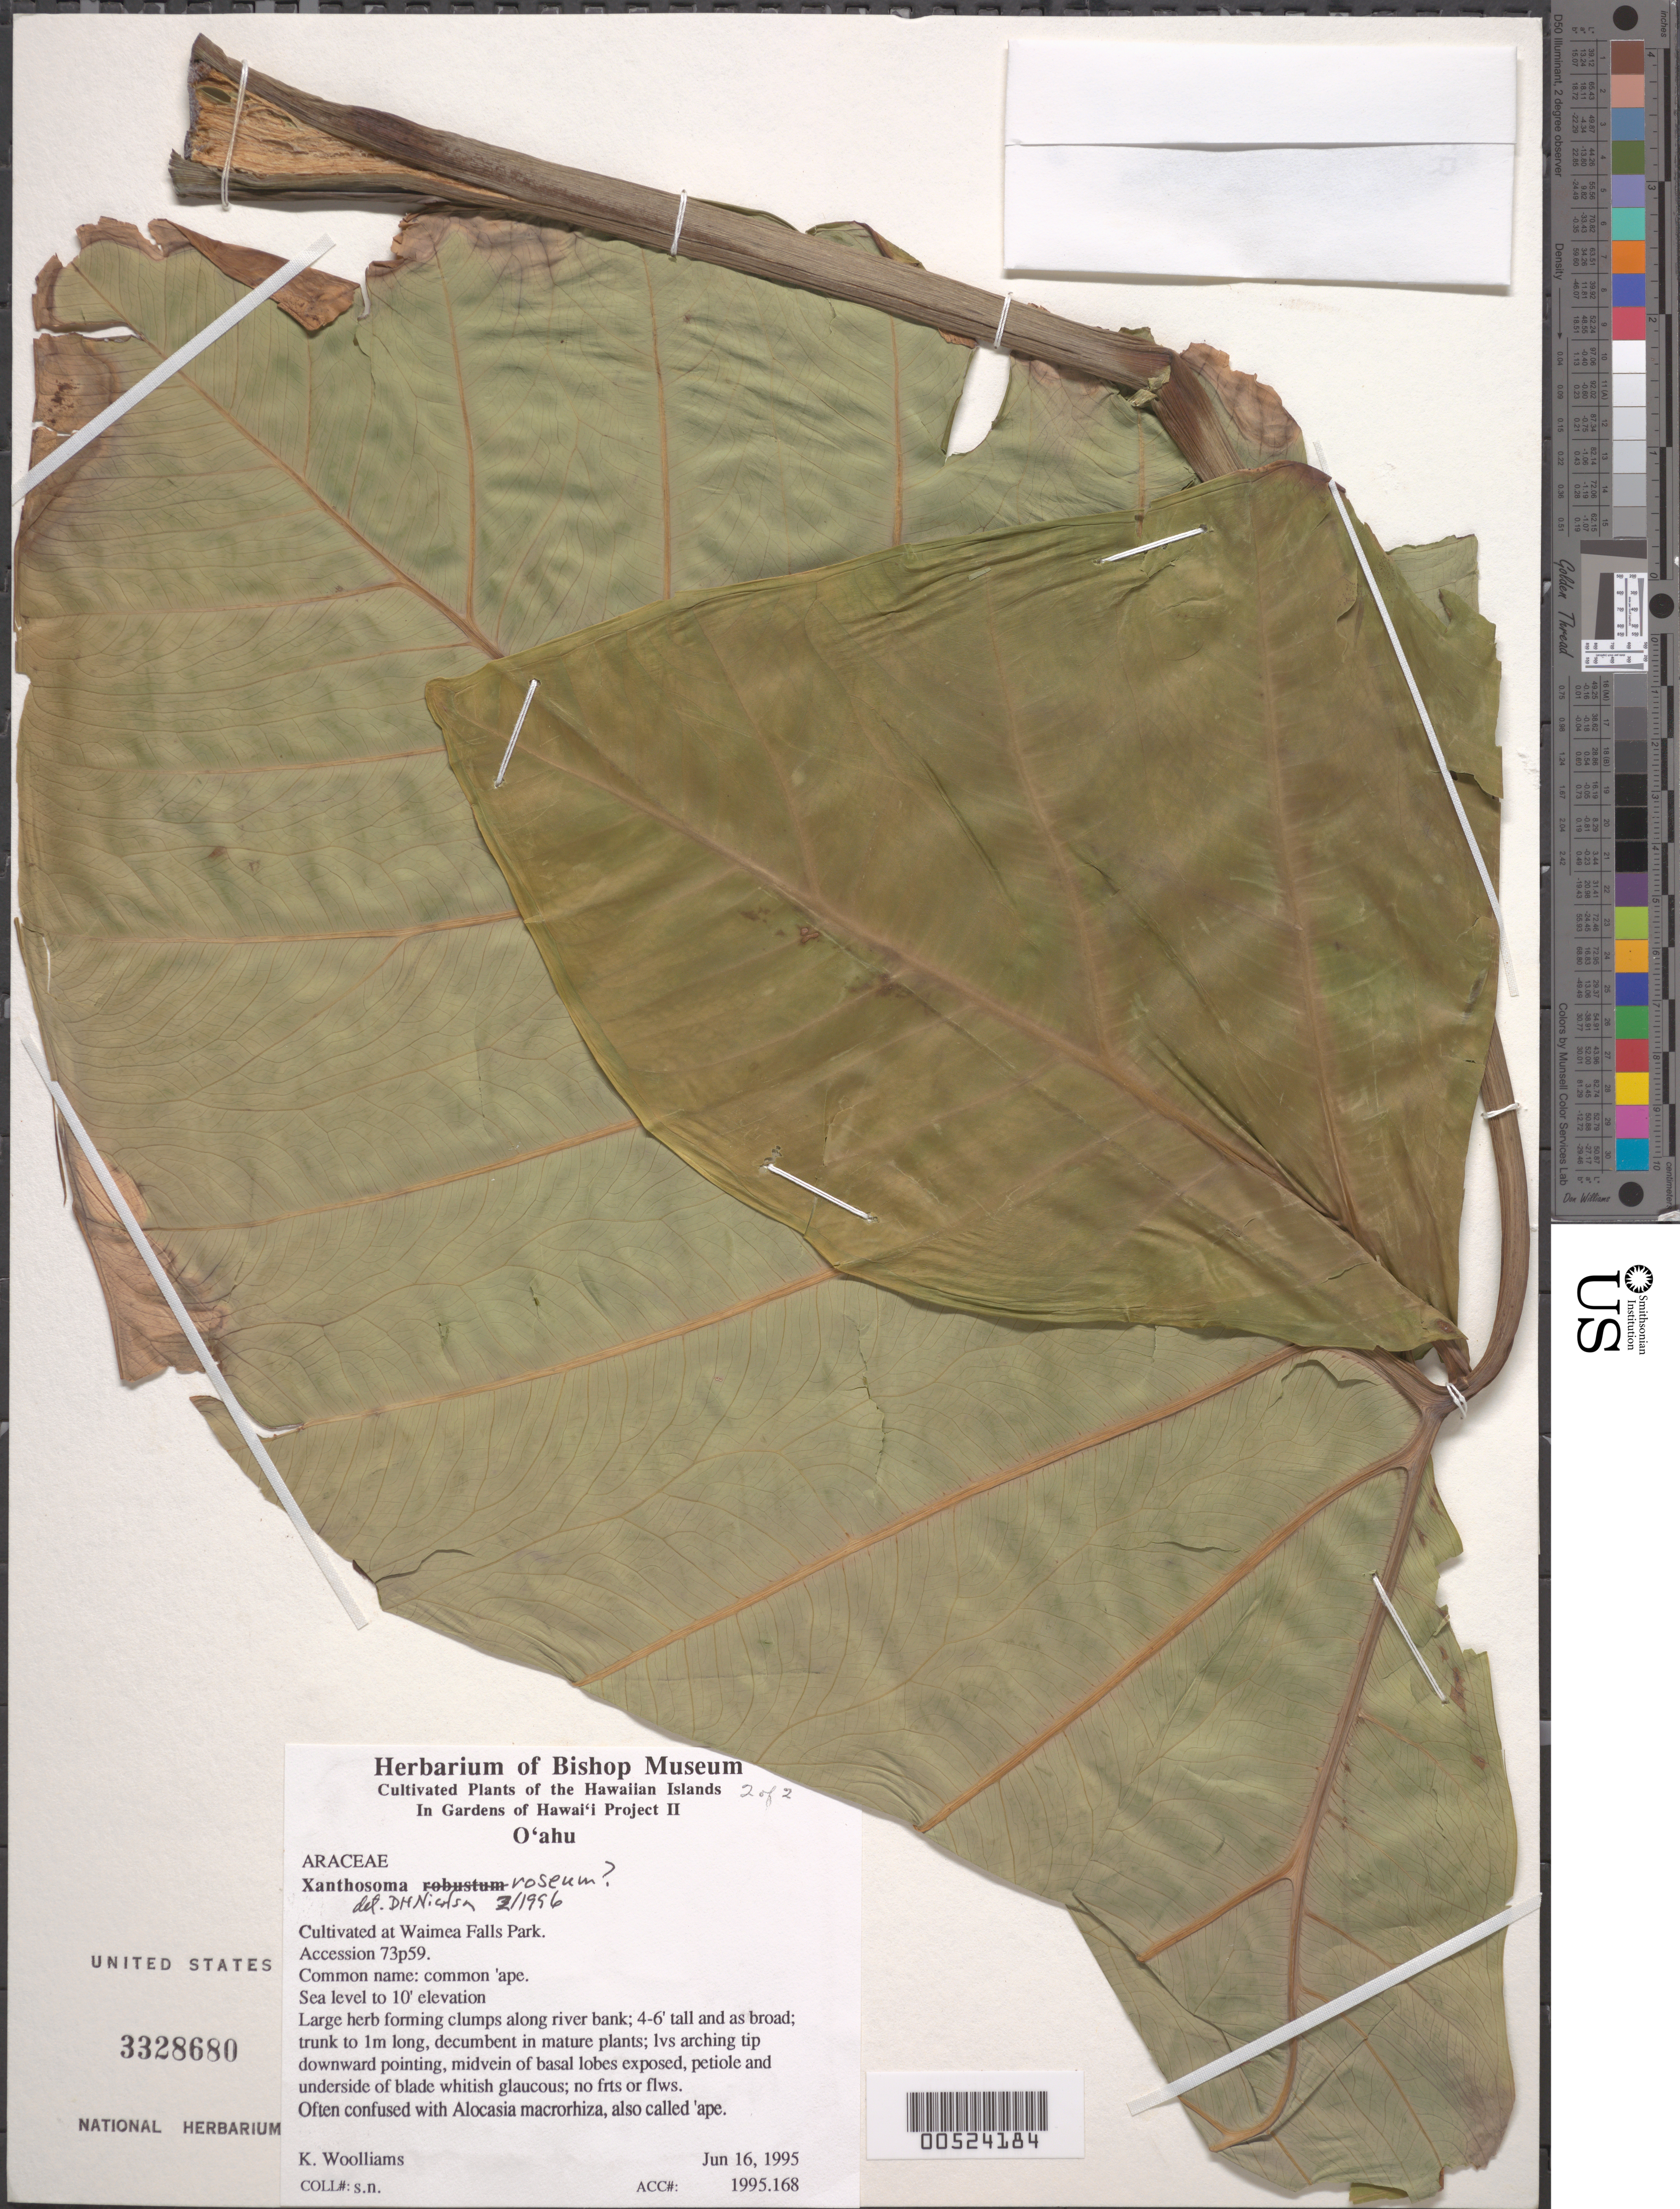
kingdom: Plantae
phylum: Tracheophyta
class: Liliopsida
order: Alismatales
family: Araceae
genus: Xanthosoma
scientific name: Xanthosoma robustum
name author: Schott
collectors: K. Woolliams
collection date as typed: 16 Jun 1995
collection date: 1995-06-16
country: United States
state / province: Hawaii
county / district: Honolulu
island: Oahu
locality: Waimea Falls Park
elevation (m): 0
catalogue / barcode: US 3328680